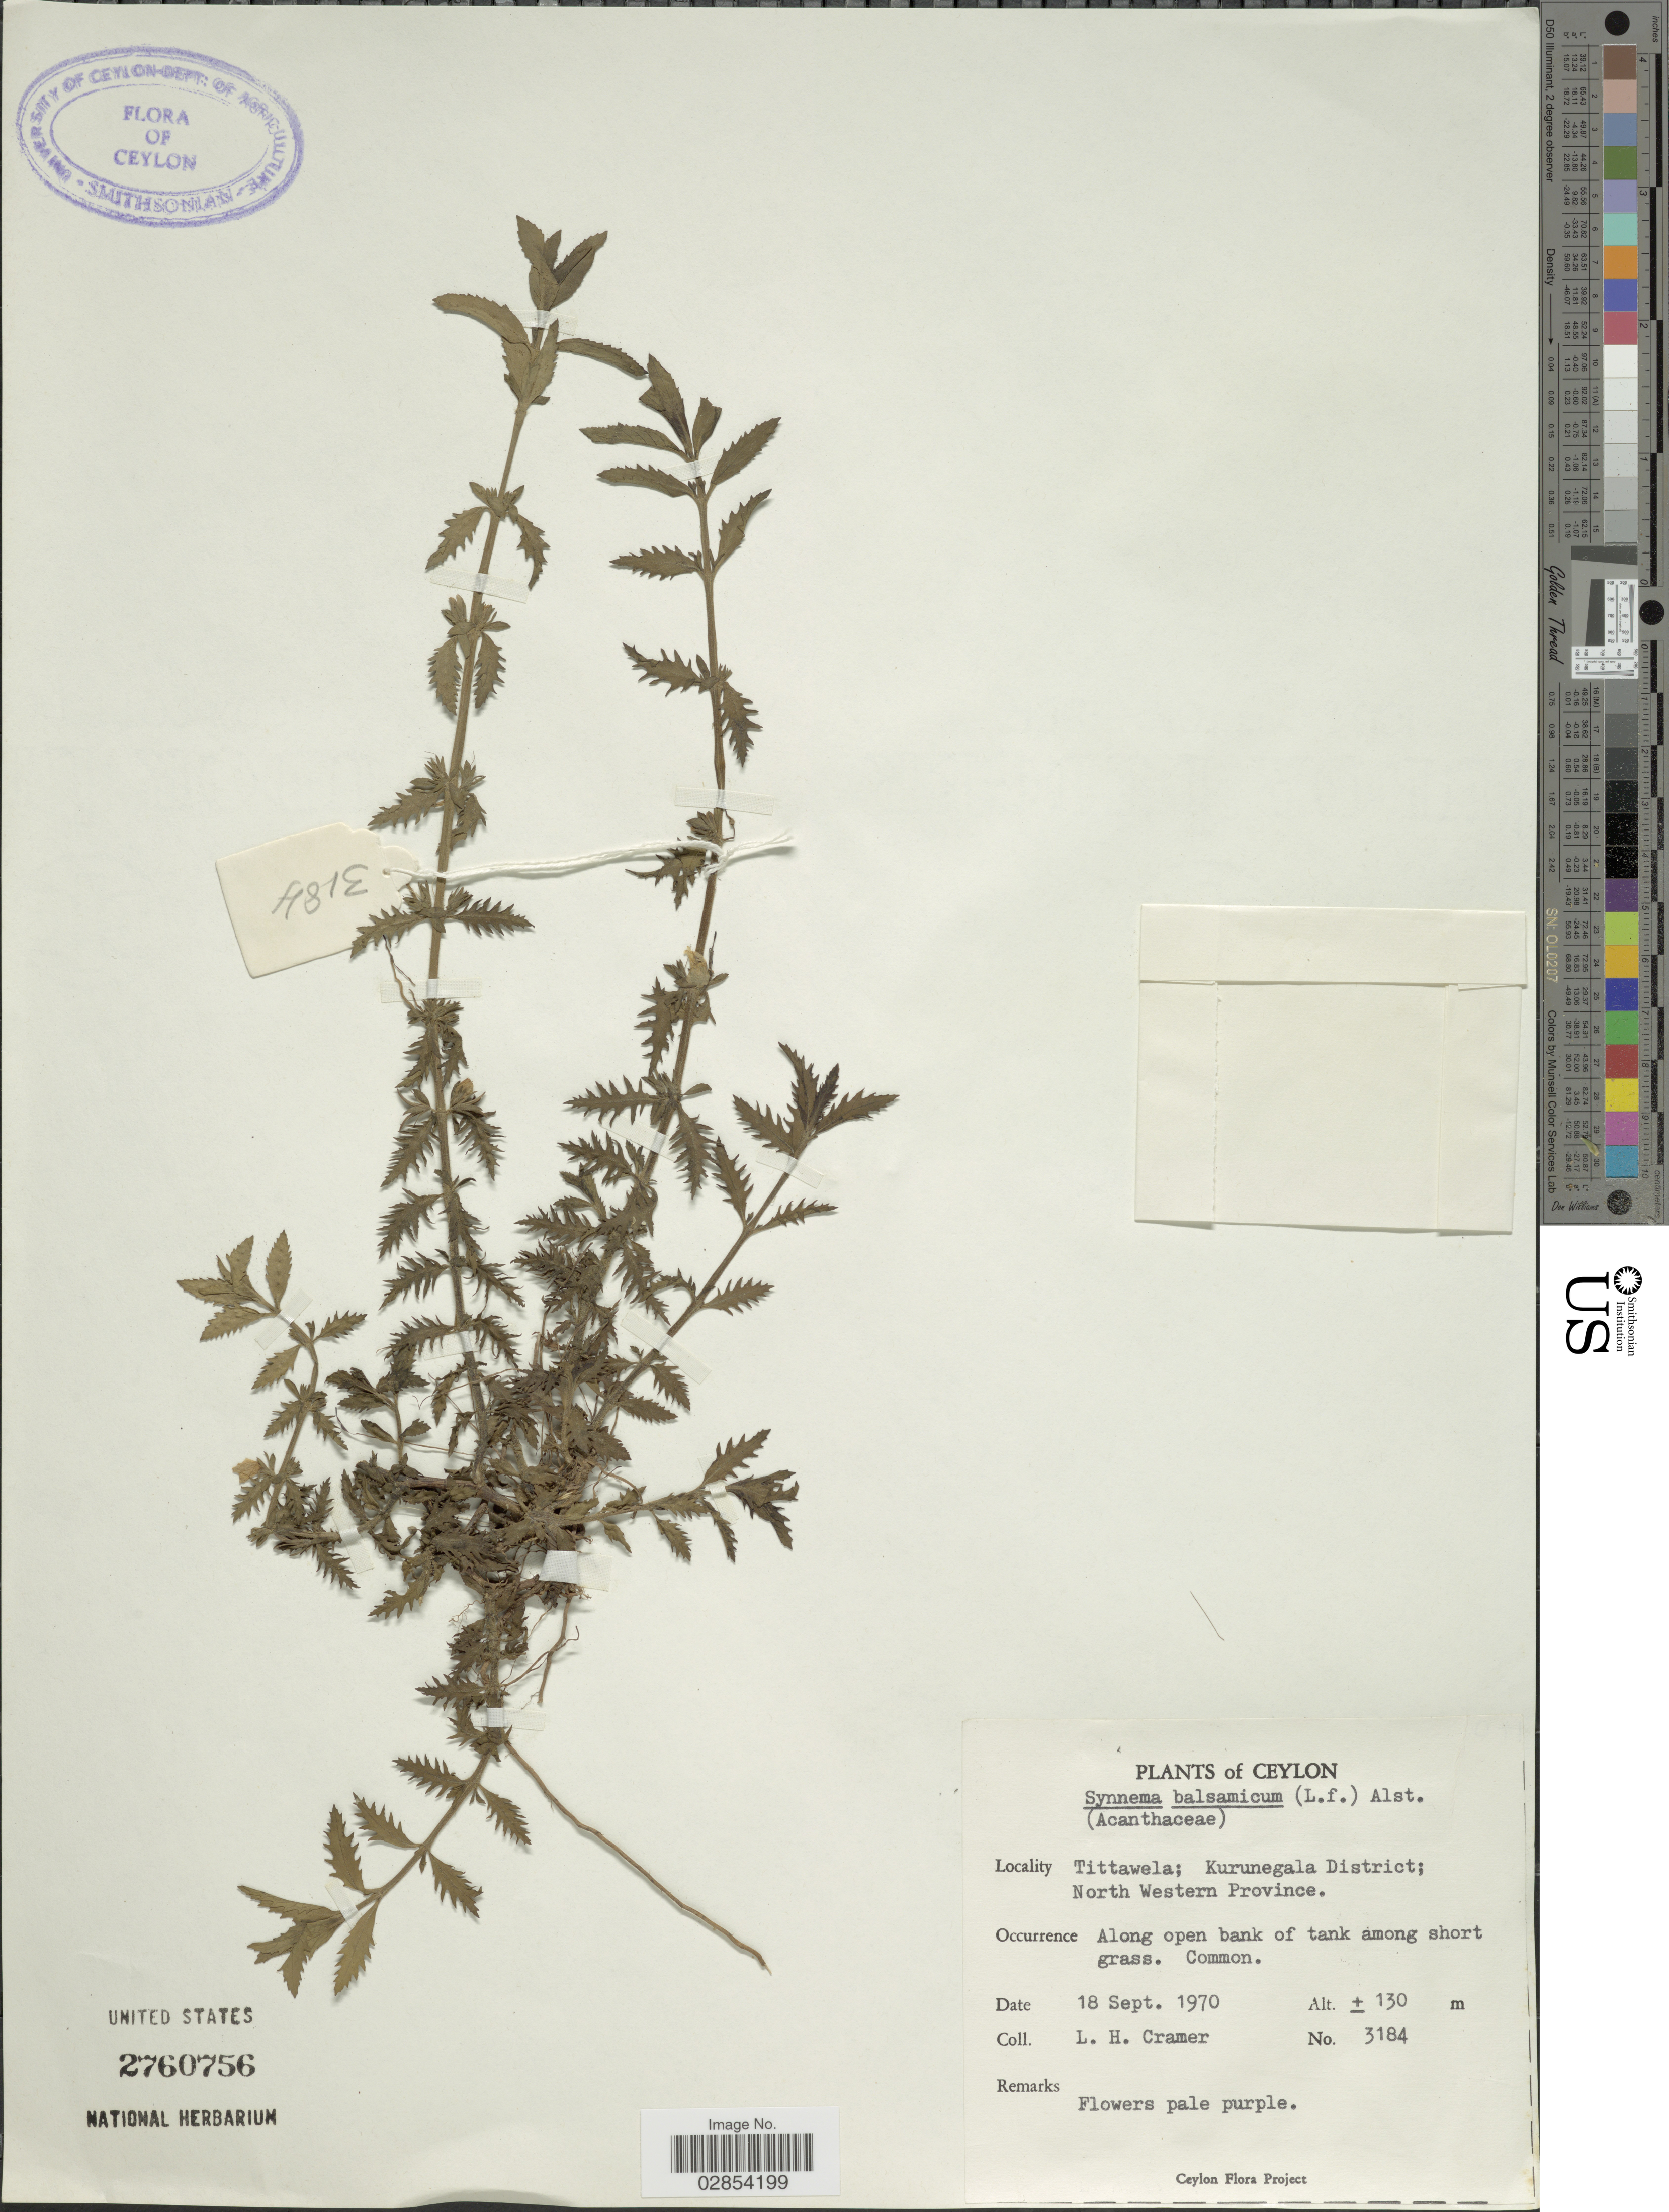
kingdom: Plantae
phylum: Tracheophyta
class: Magnoliopsida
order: Lamiales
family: Acanthaceae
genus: Hygrophila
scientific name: Hygrophila balsamica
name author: Raf.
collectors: L. H. Cramer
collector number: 3184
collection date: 1970-09-18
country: Sri Lanka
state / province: North Western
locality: Ceylon. Tittawela; Kurunegala District.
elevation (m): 130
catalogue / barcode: US 2760756